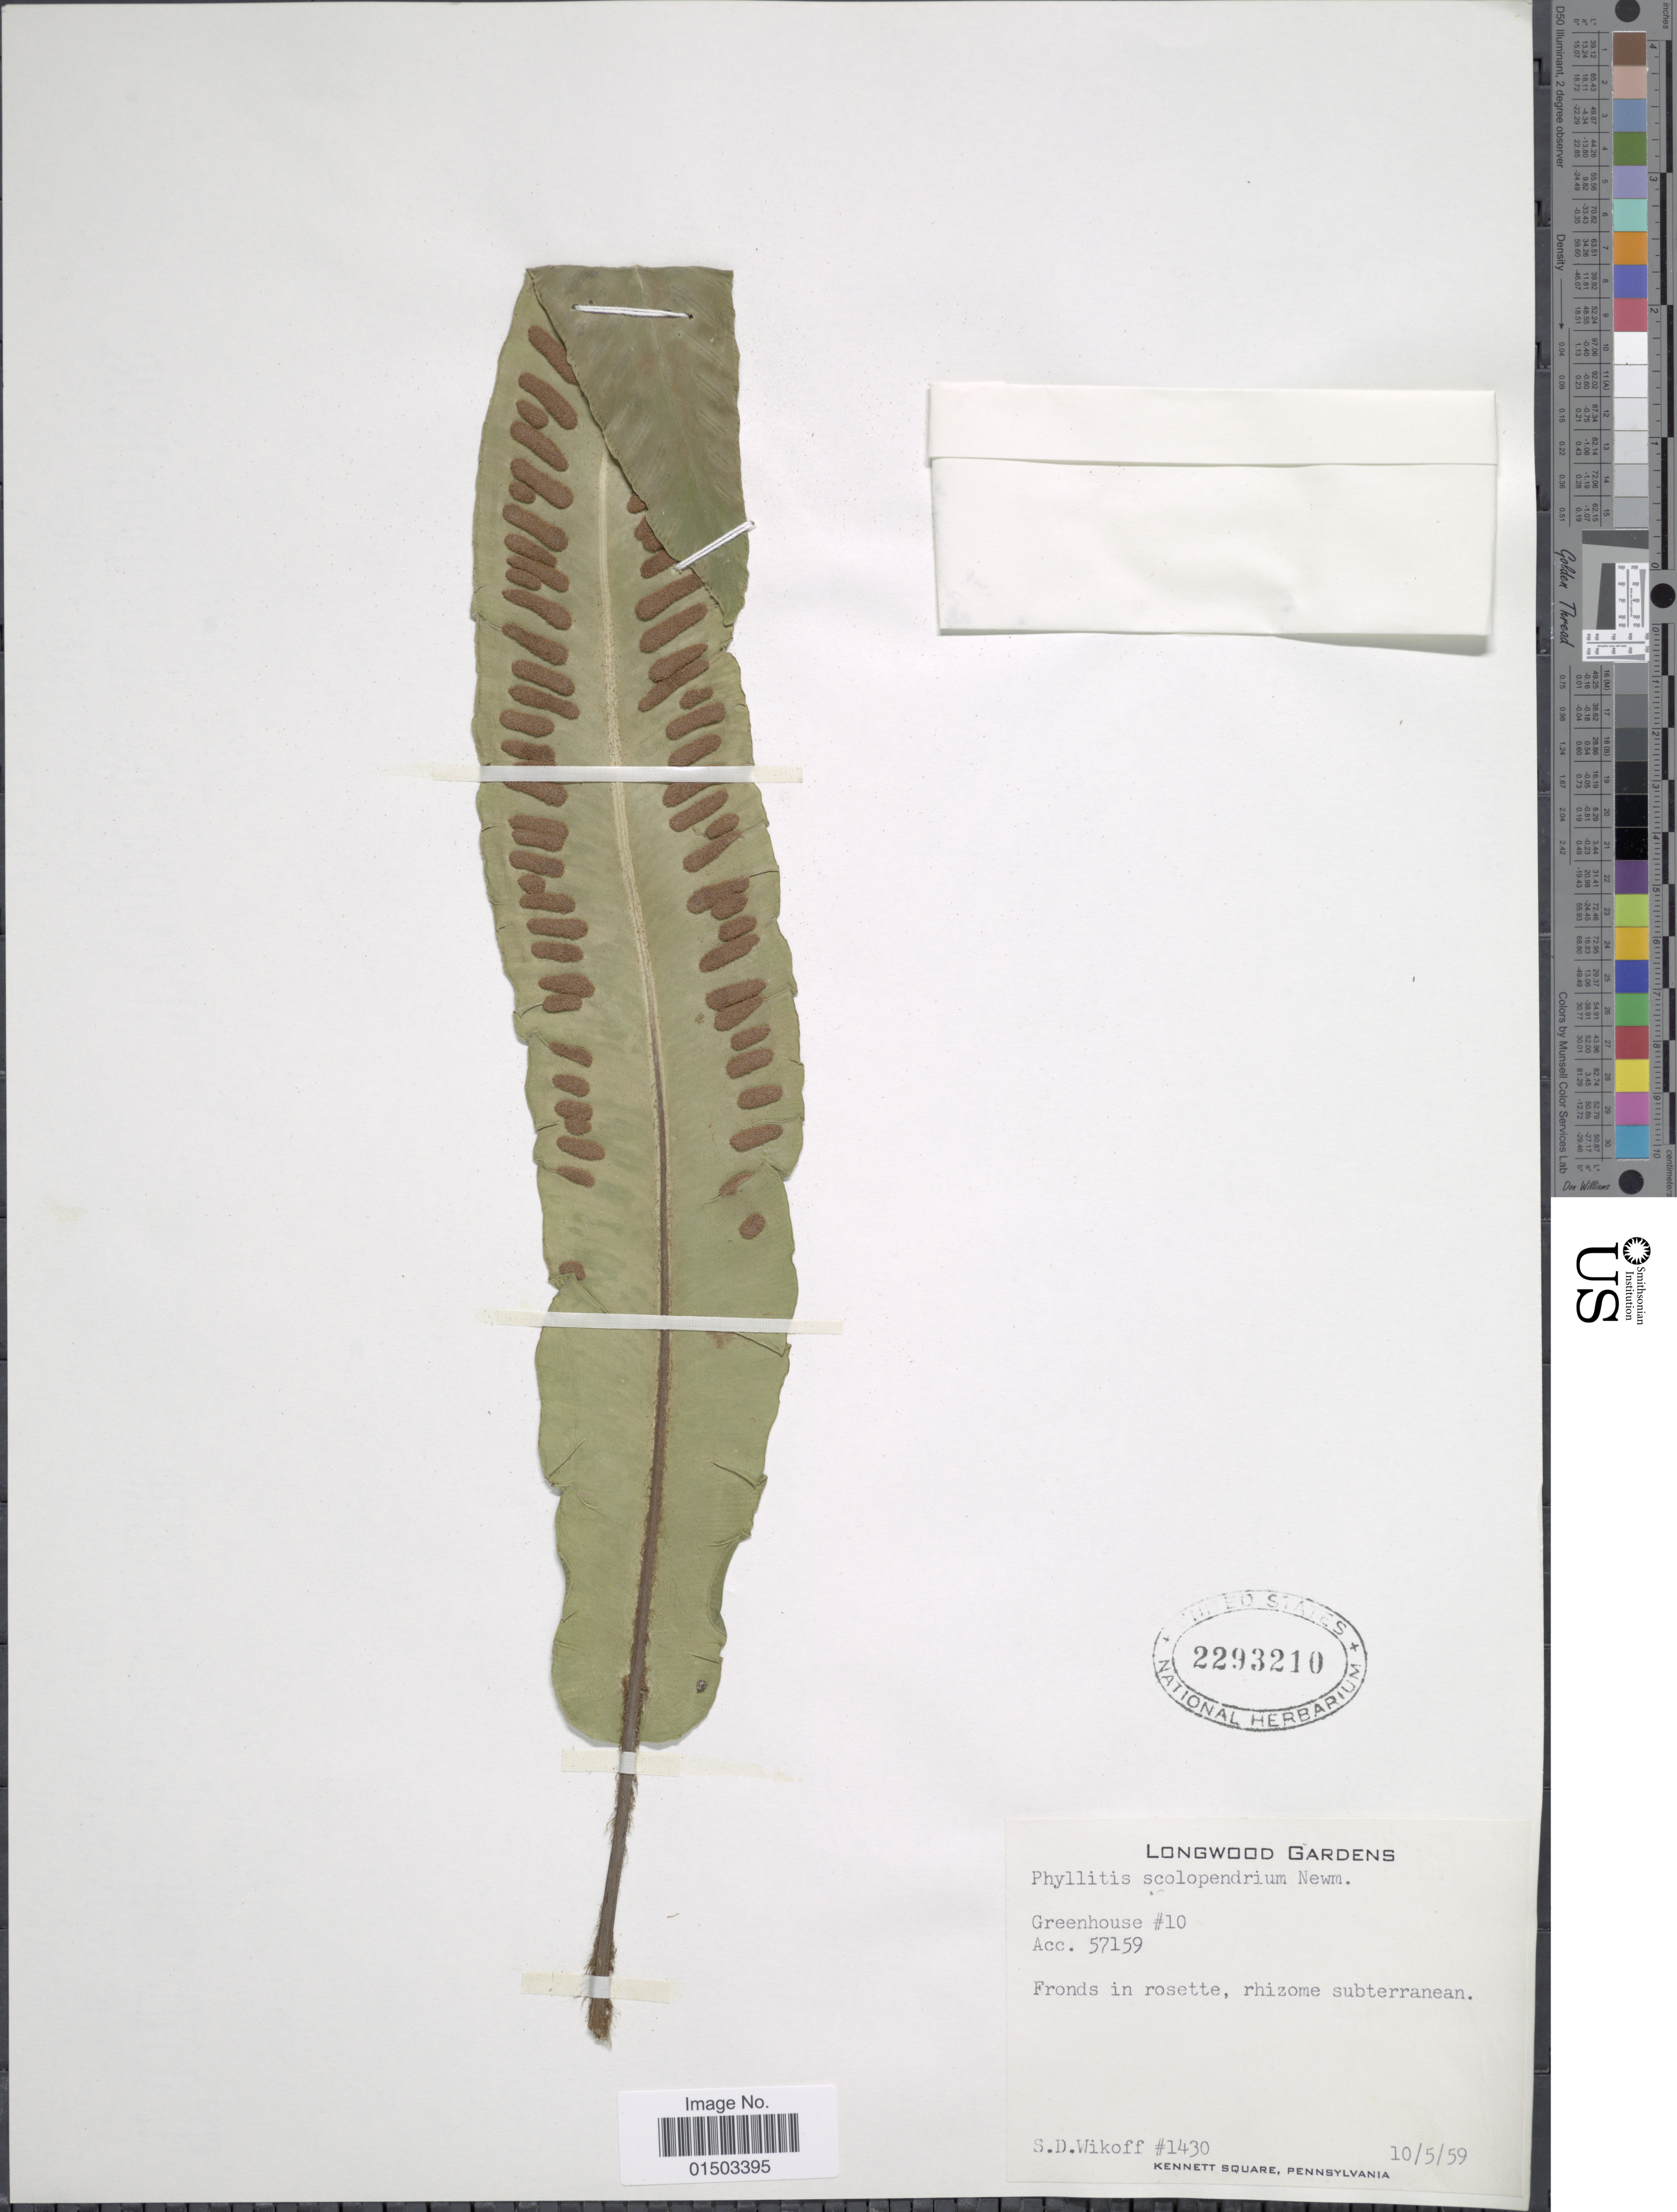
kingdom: Plantae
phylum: Tracheophyta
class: Polypodiopsida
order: Polypodiales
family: Aspleniaceae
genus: Hymenasplenium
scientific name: Hymenasplenium sp.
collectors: S. Wikoff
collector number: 1430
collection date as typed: Transcribed d/m/y: 10/5/59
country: United States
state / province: Pennsylvania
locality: Longwood Gardens. Greenhouse #10 Acc. 57159. Kennet Square, Pennsylvania.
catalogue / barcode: US 2293210